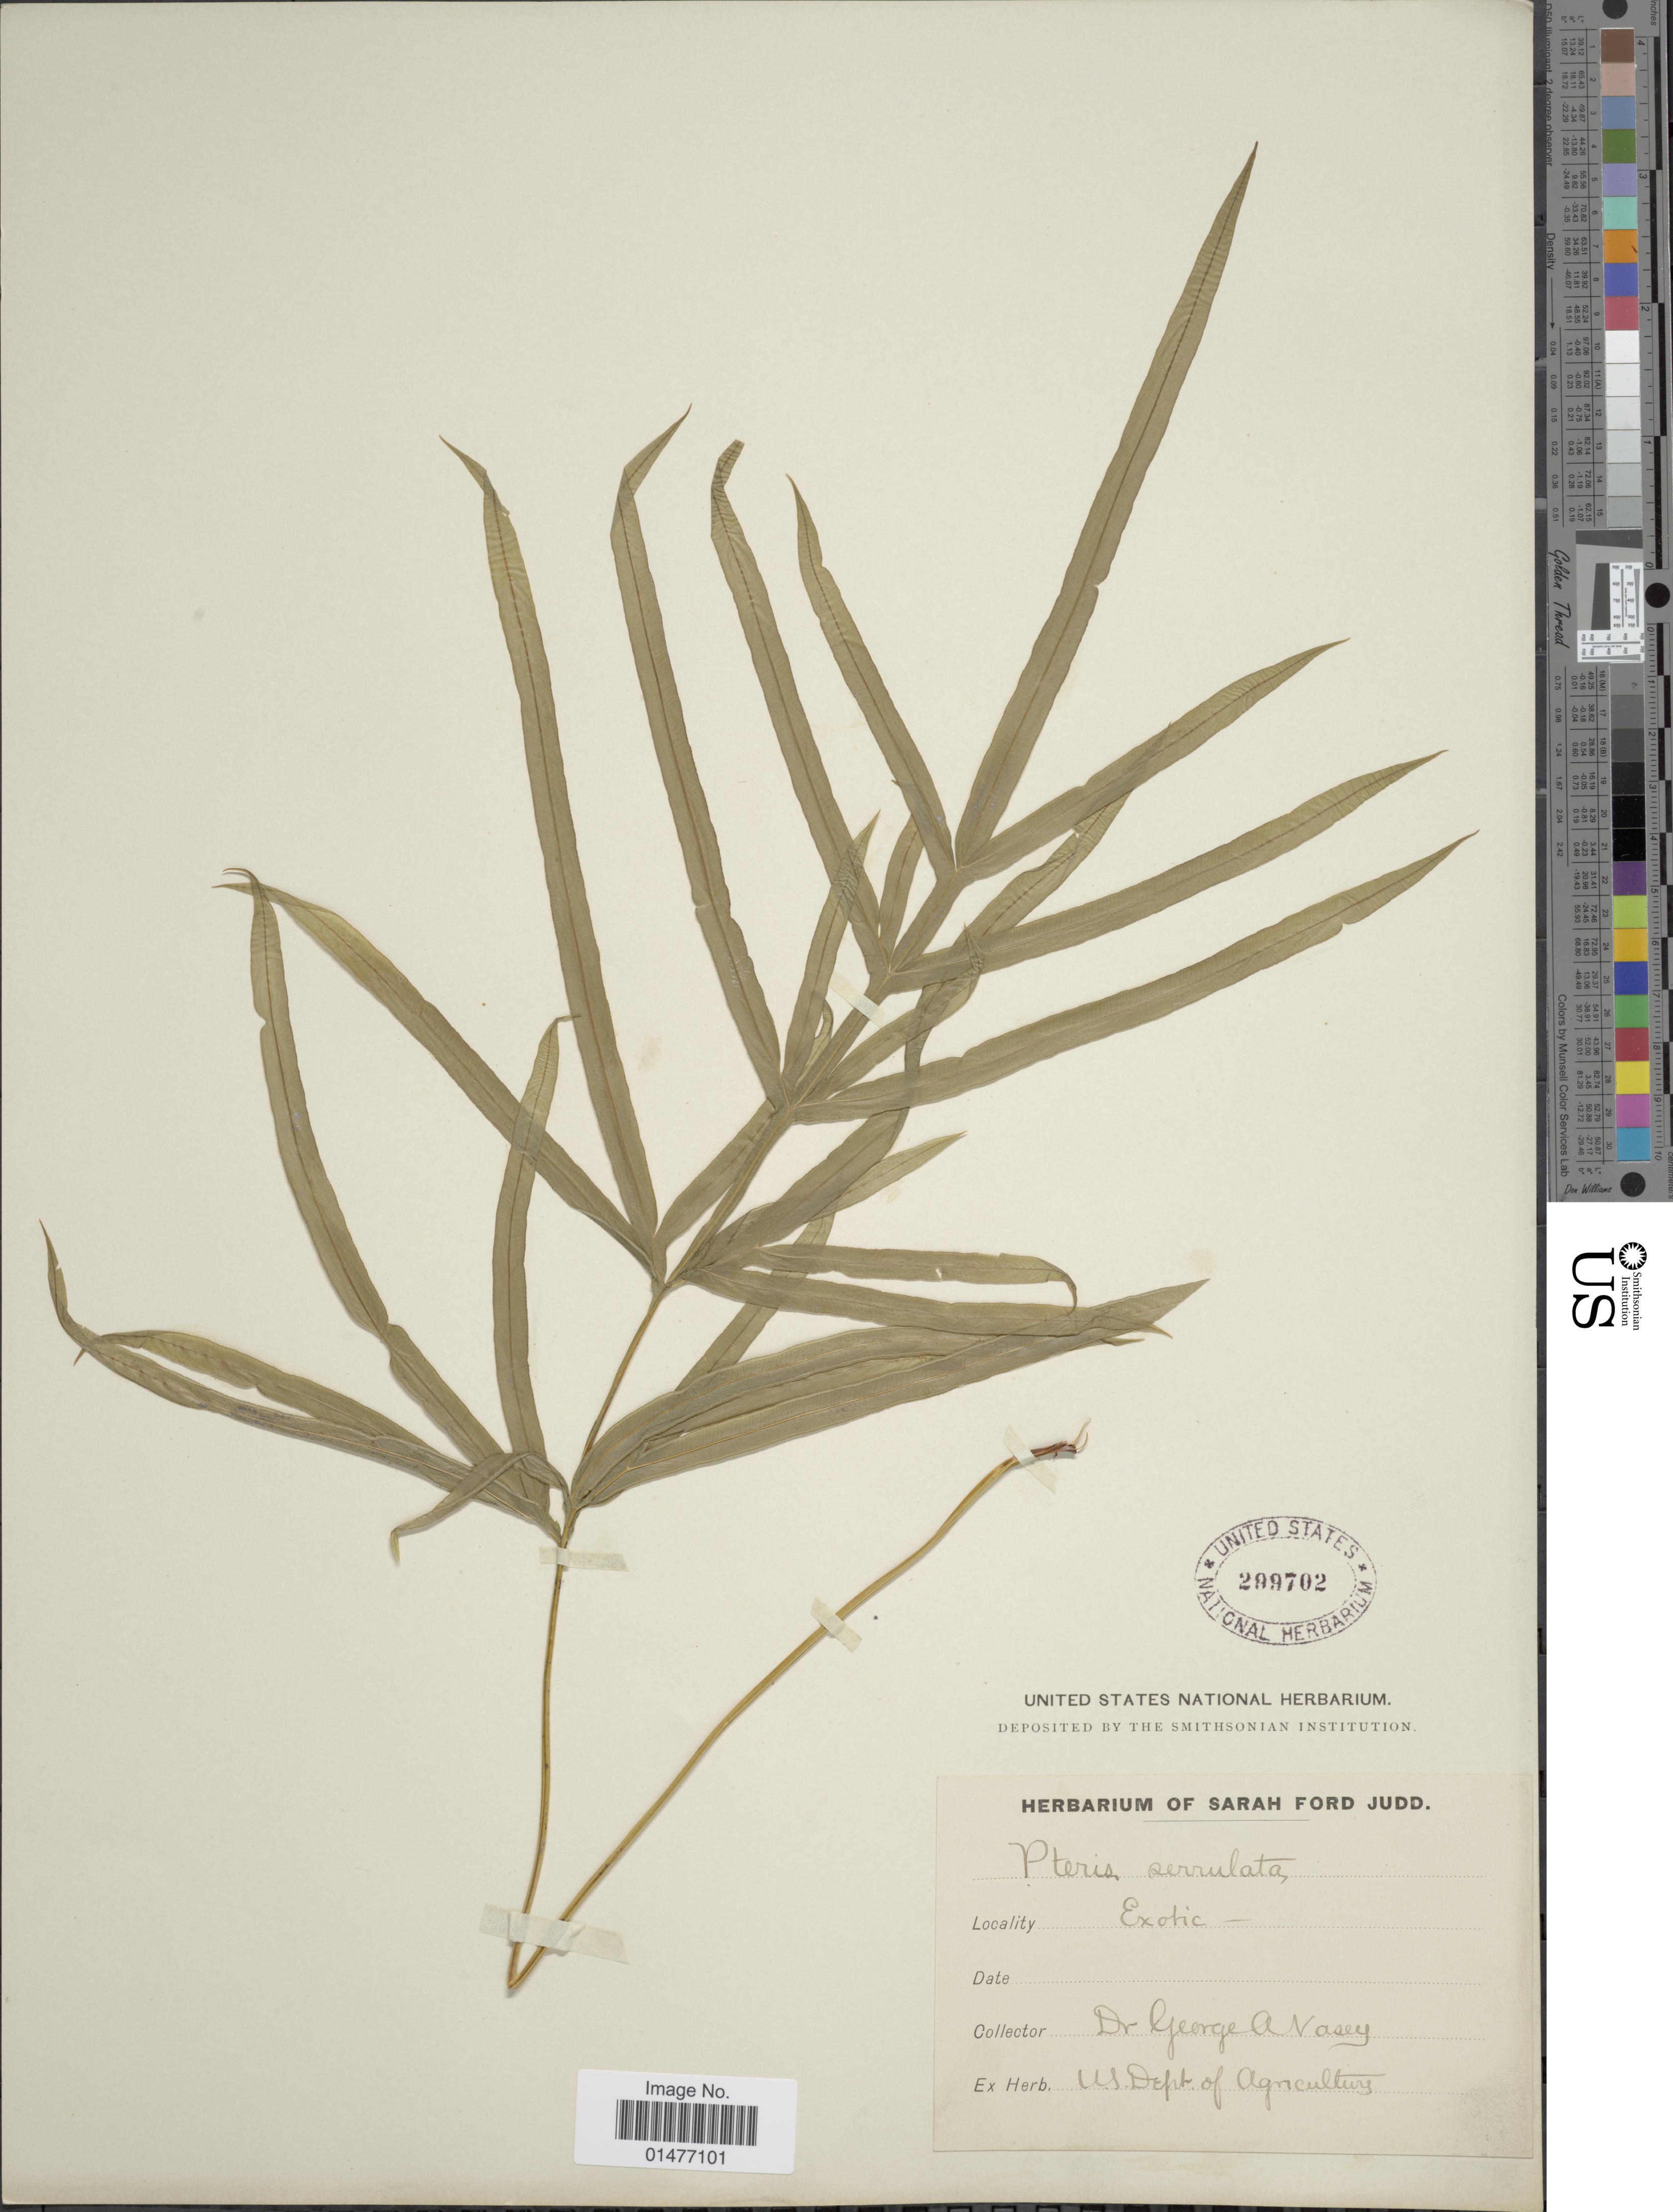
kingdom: Plantae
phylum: Tracheophyta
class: Polypodiopsida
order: Polypodiales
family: Pteridaceae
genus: Pteris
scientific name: Pteris multifida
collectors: G. Vasey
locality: Exotic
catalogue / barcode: US 299702